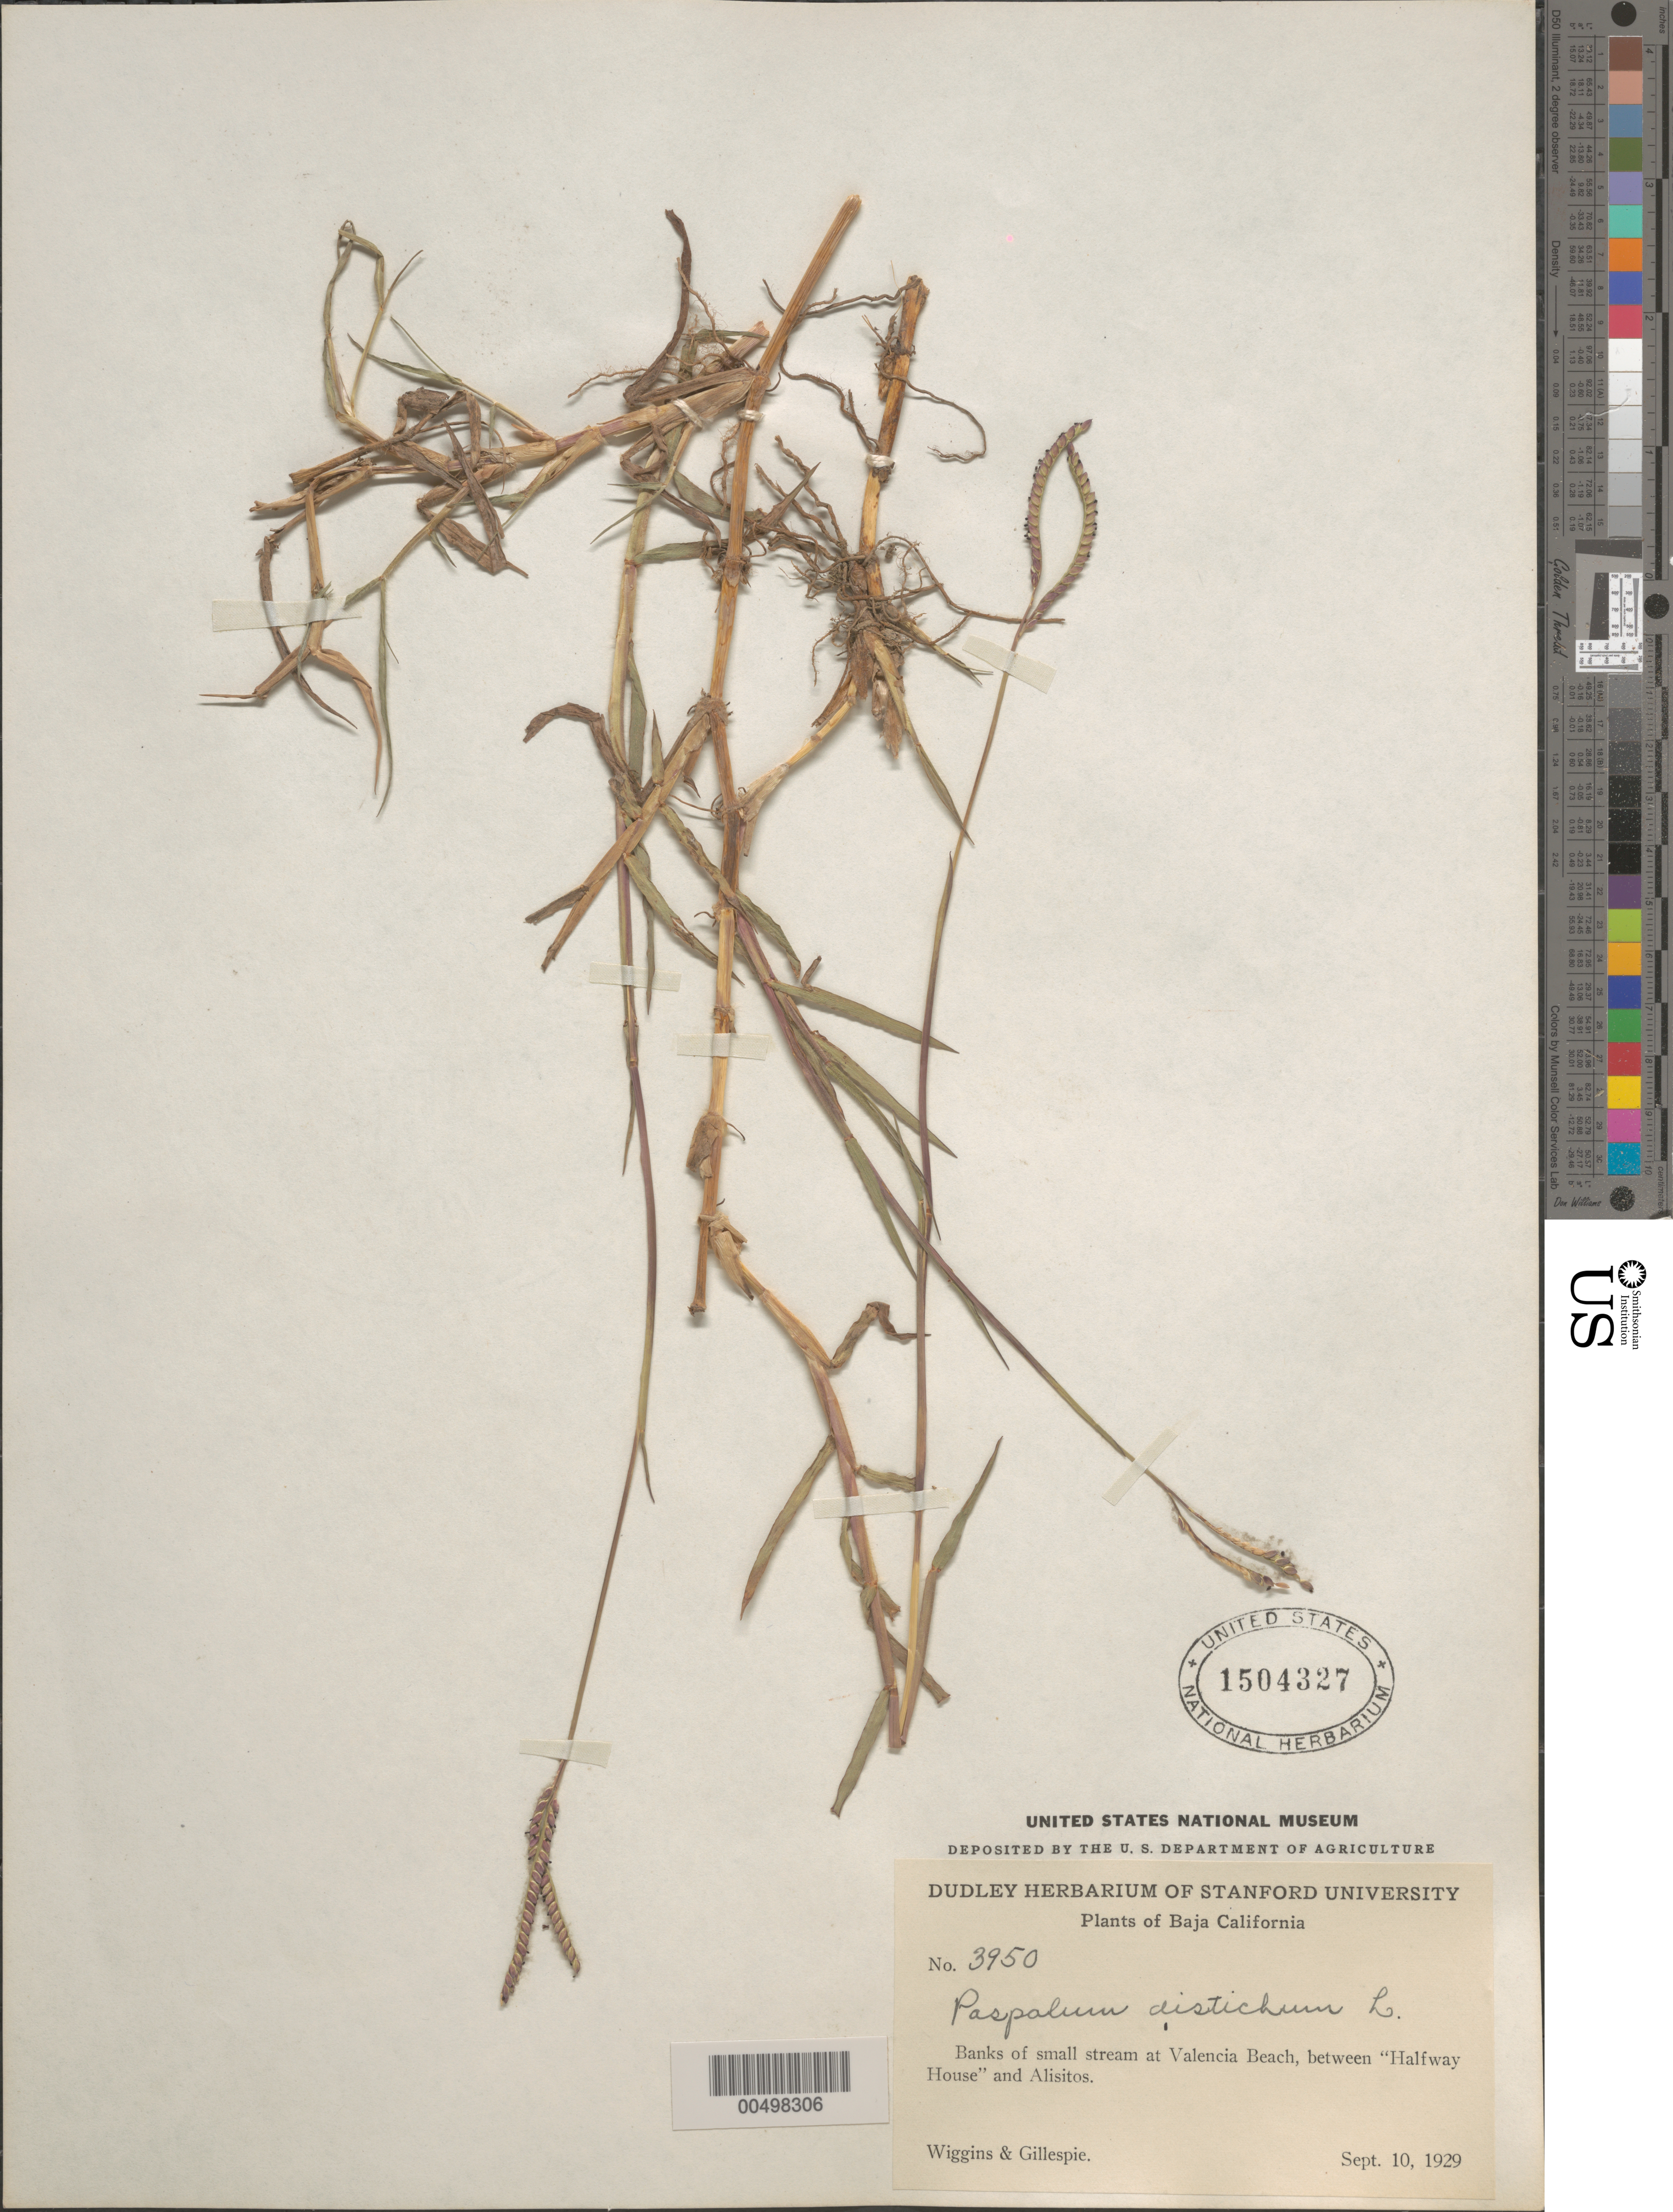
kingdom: Plantae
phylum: Tracheophyta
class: Liliopsida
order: Poales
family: Poaceae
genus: Paspalum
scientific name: Paspalum paspaloides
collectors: -- Wiggins & -- Gillespie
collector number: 3950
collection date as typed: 10 Sep 1929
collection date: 1929-09-10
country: Mexico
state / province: Baja California Norte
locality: At Valencia Beach, between Halfway House & Alisitos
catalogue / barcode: US 1504327